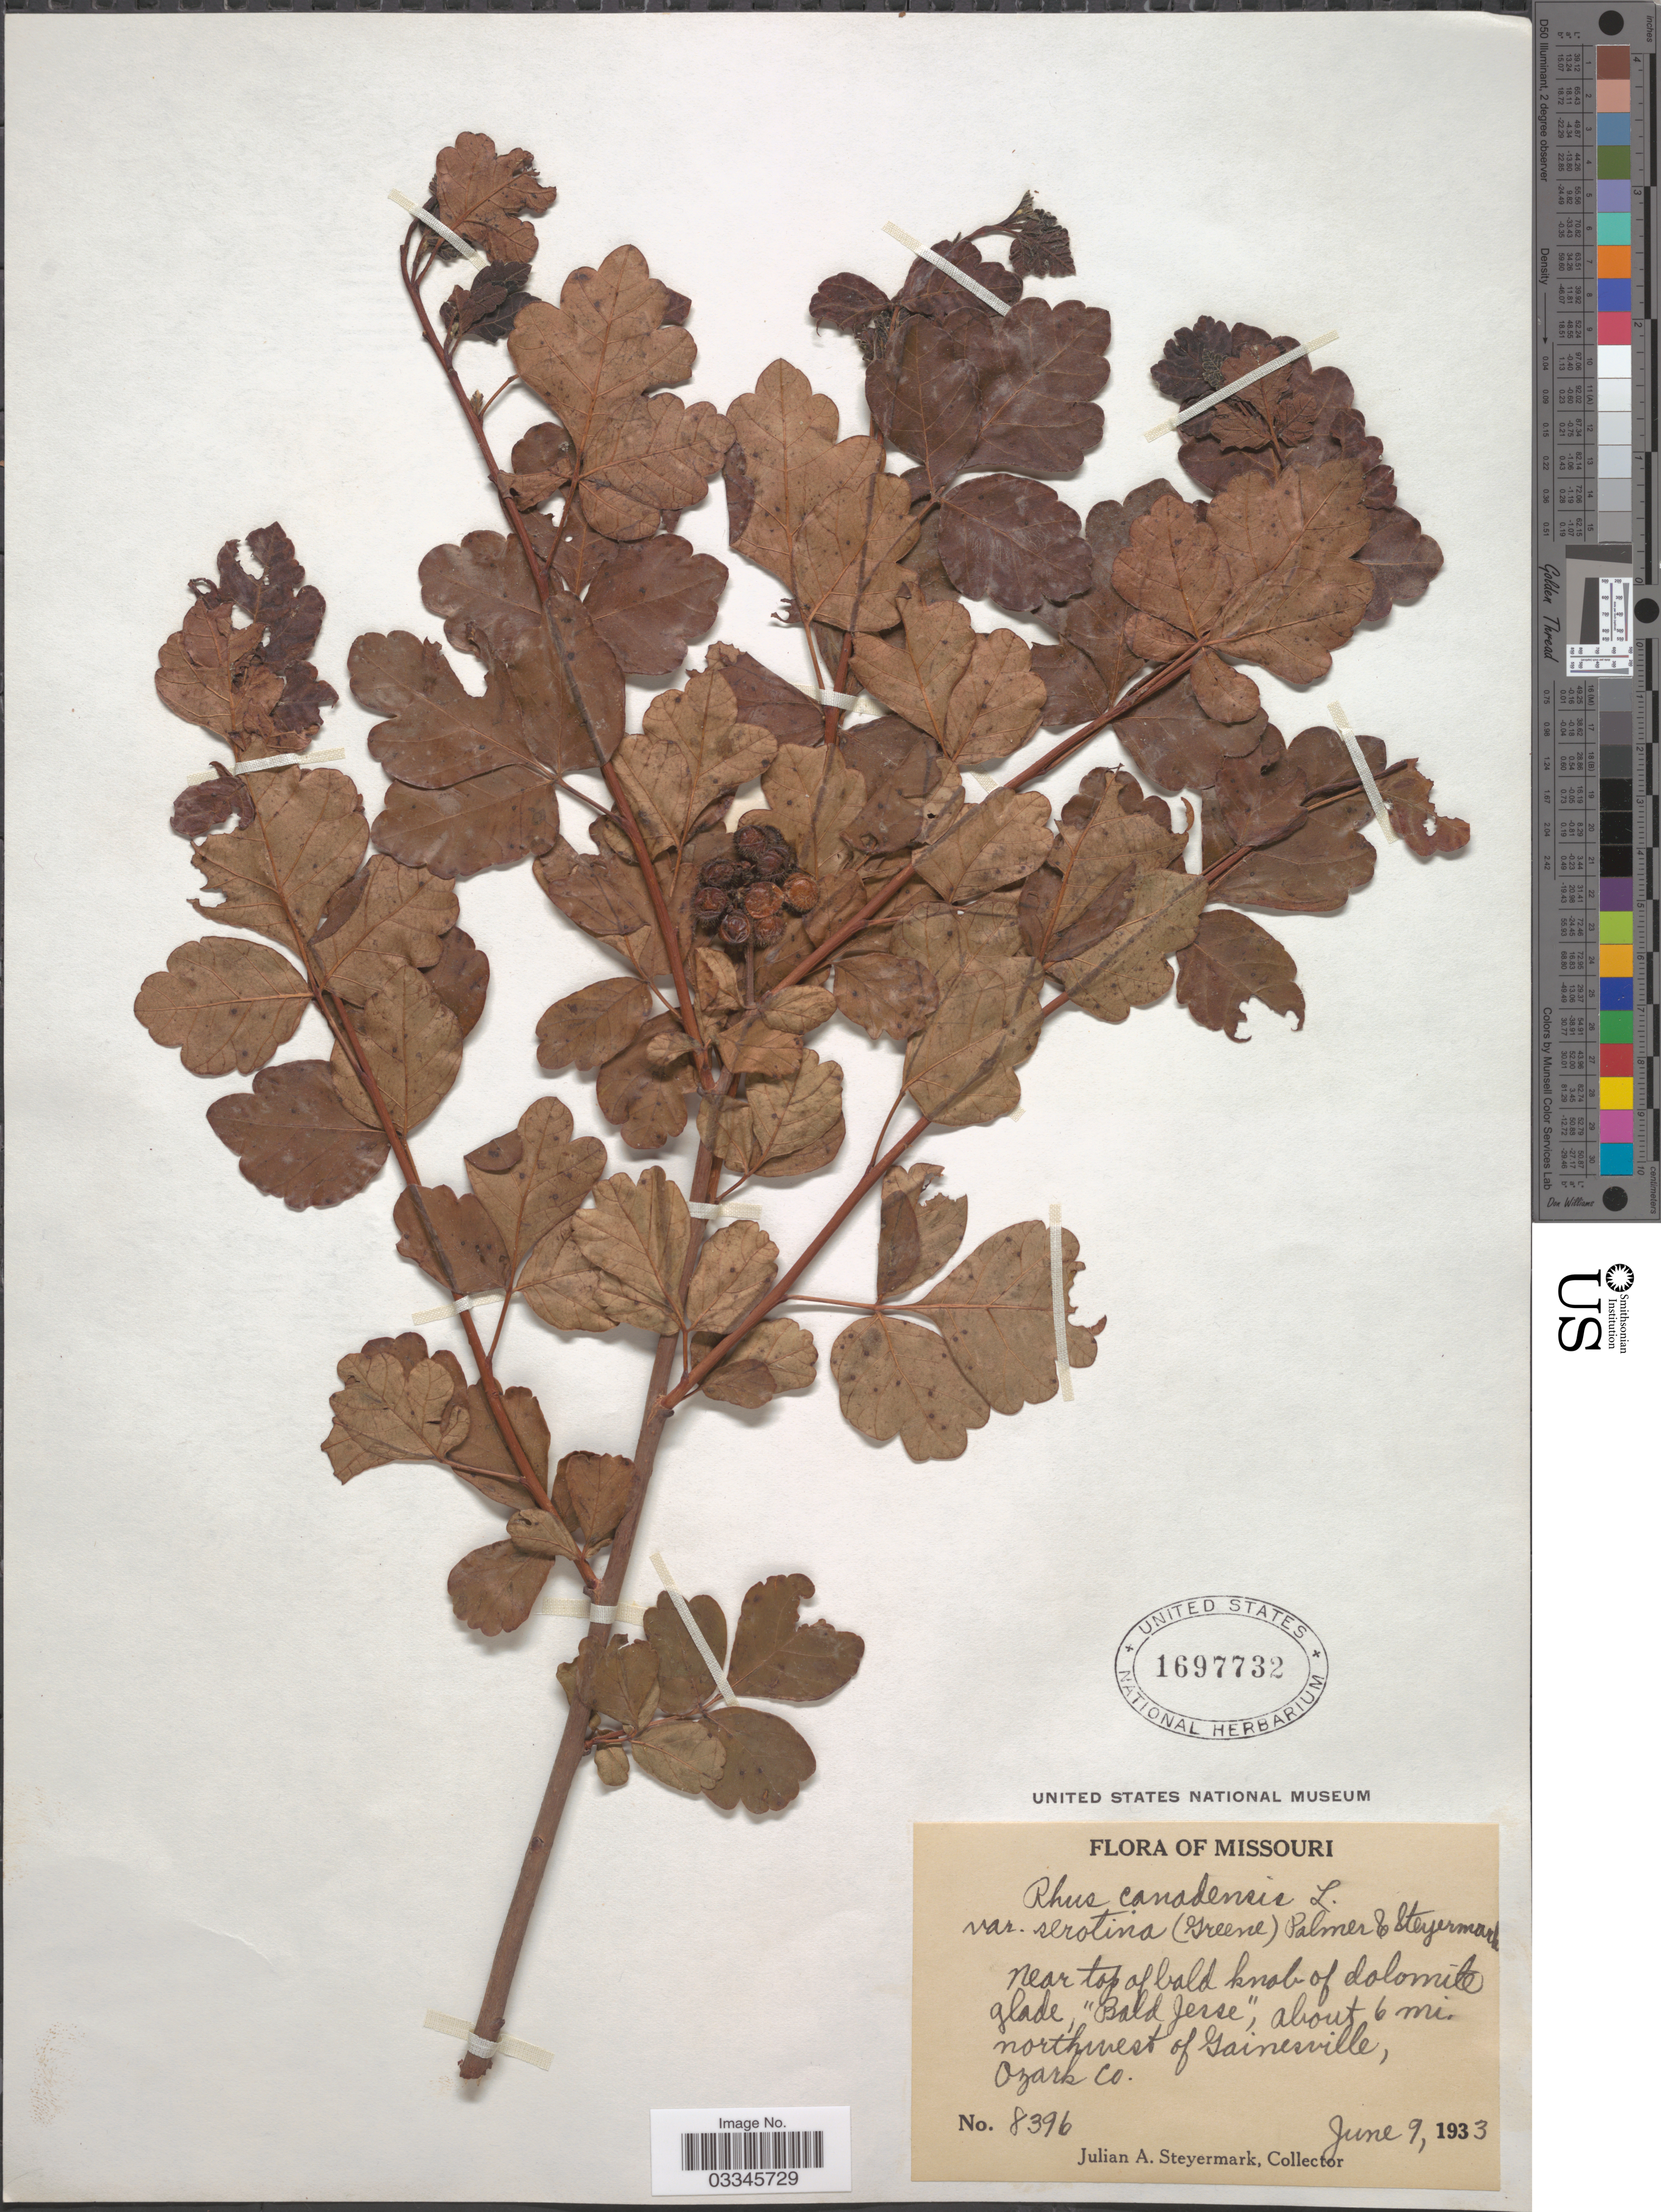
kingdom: Plantae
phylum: Tracheophyta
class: Magnoliopsida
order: Sapindales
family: Anacardiaceae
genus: Rhus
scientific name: Rhus canadensis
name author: Marshall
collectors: J. Steyermark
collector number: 8396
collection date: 1933-06-09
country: United States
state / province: Missouri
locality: Near top of bald knob of dolomite glade, "Bald Jerse", about 6 mi. northwest of Gainesville, Ozark Co.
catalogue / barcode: US 1697732